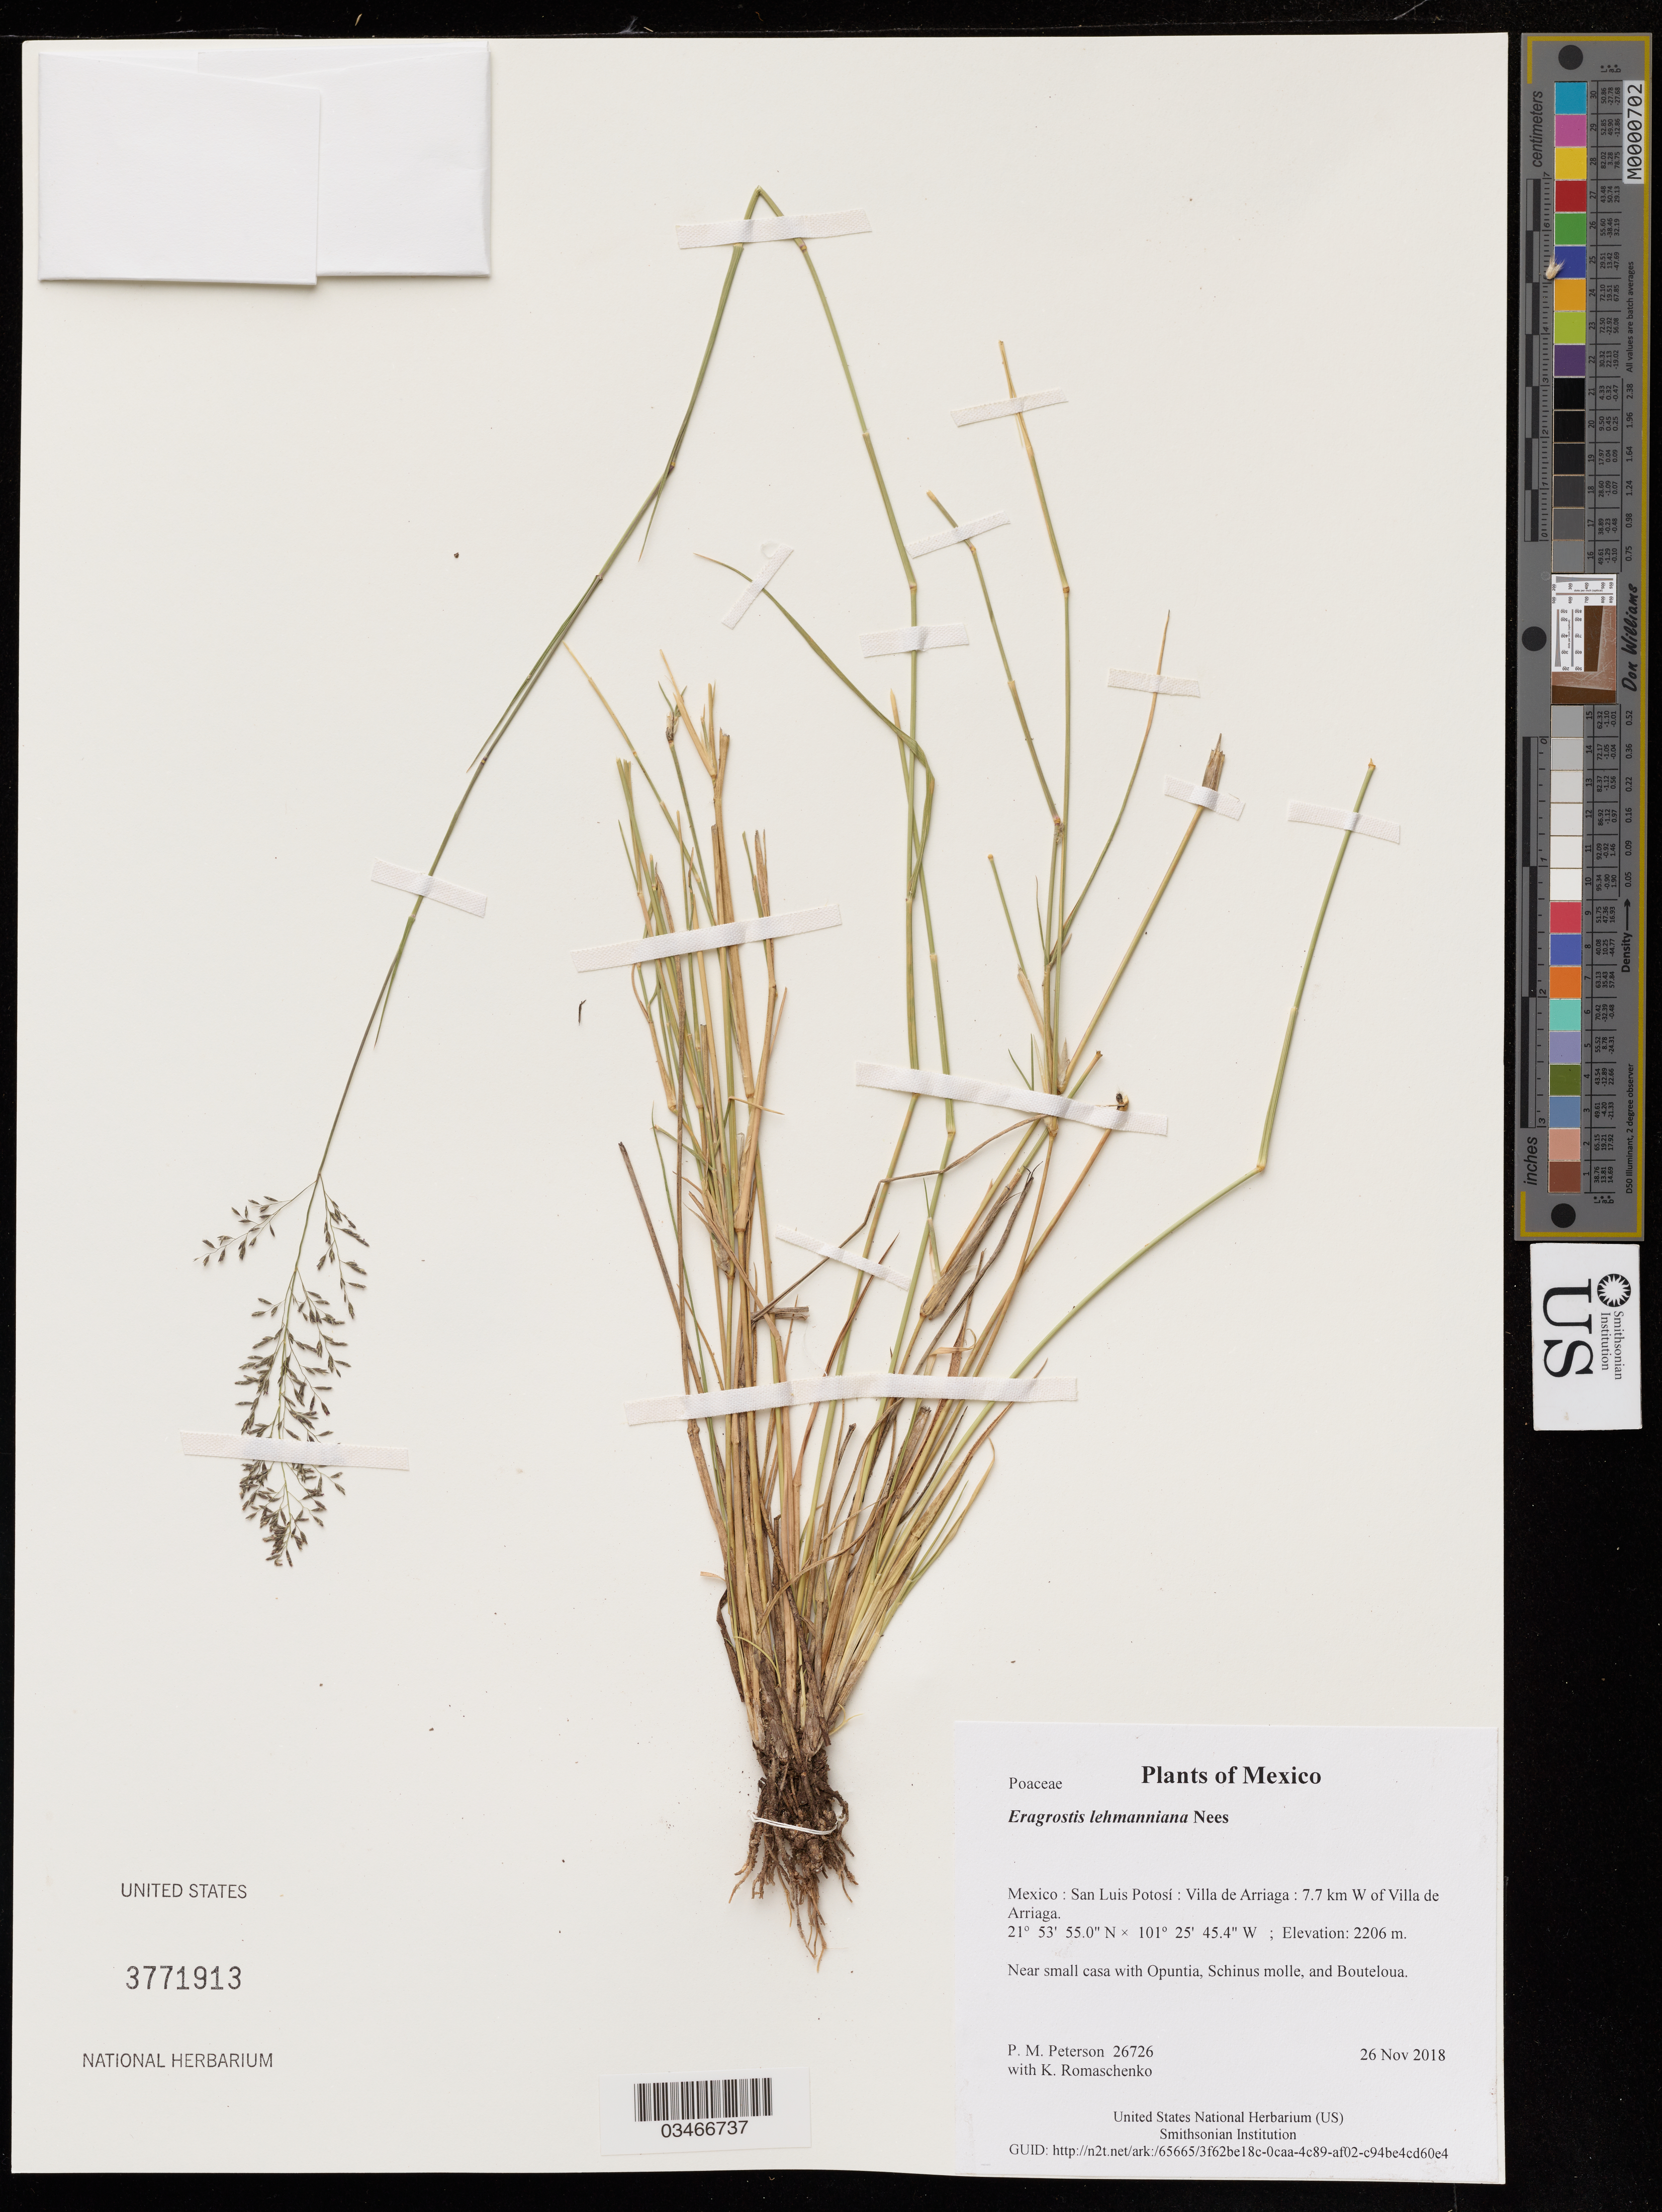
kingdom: Plantae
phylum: Tracheophyta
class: Liliopsida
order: Poales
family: Poaceae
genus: Eragrostis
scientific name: Eragrostis lehmanniana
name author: Nees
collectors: P. M. Peterson & K. Romaschenko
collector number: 26726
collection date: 2018-11-26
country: Mexico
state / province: San Luis Potosí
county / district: Villa de Arriaga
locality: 7.7 km W of Villa de Arriaga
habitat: Near small casa with Opuntia, Schinus molle, and Bouteloua.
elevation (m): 2206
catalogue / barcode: US 3771913